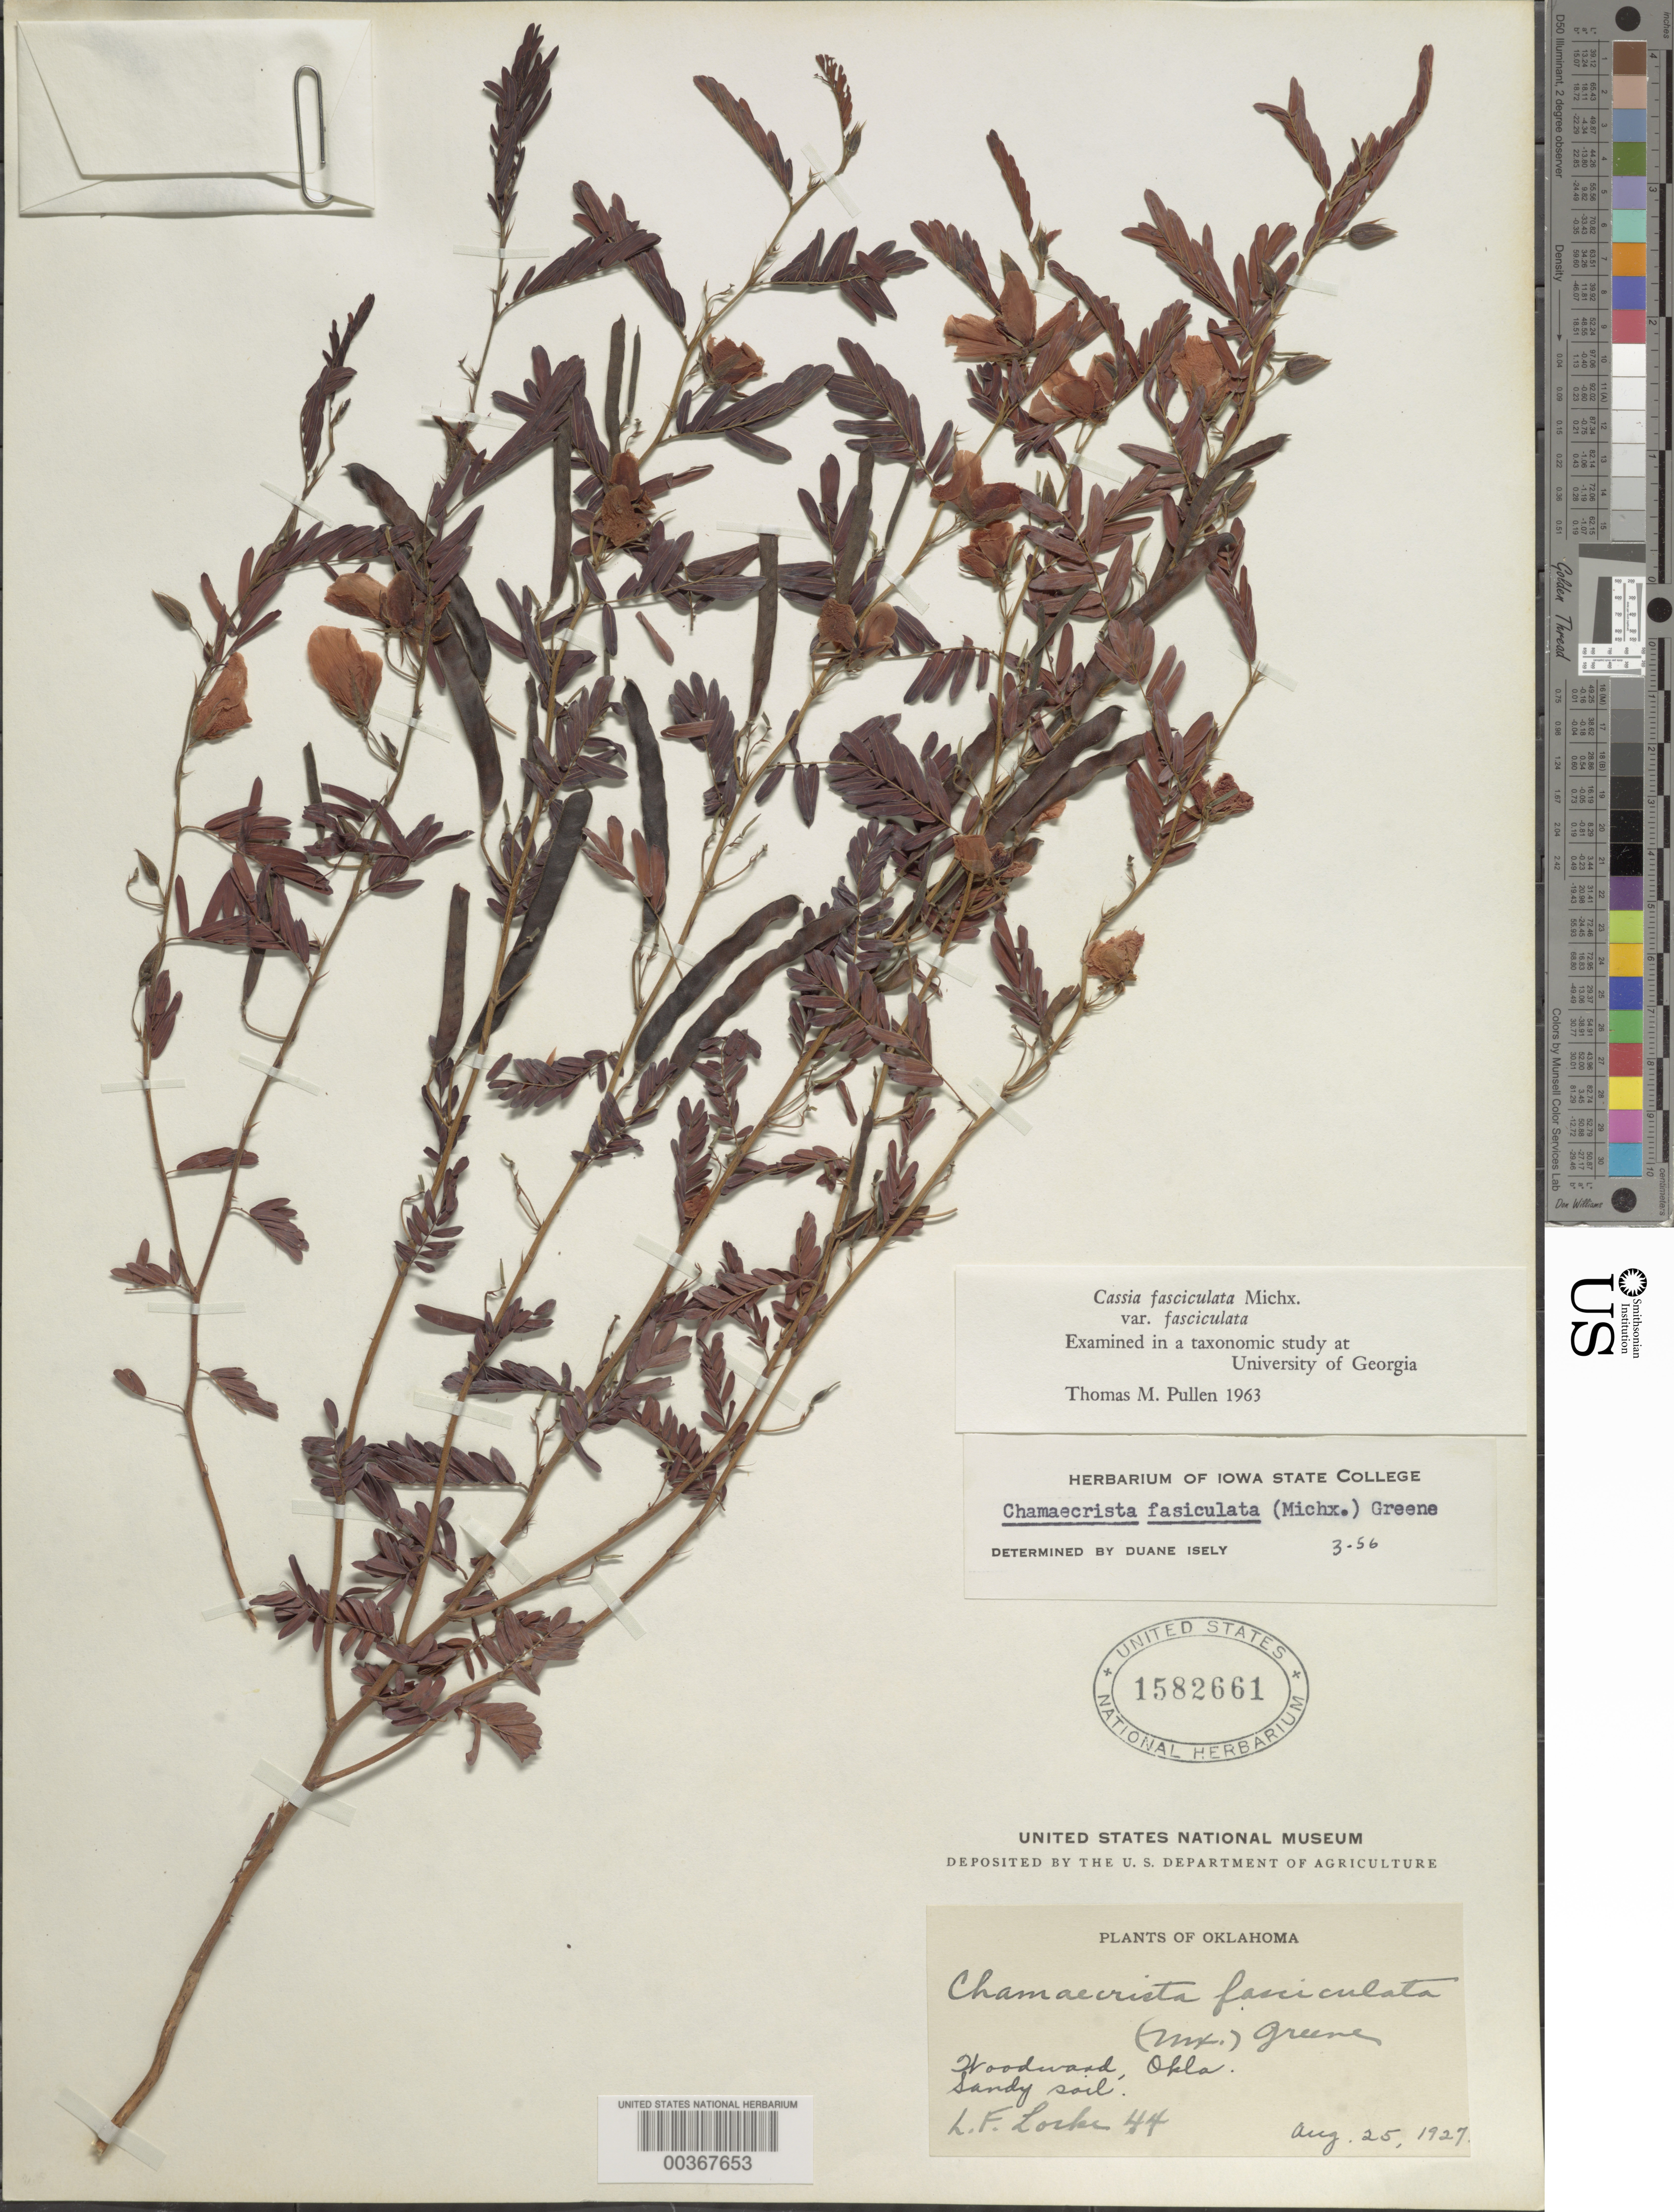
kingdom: Plantae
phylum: Tracheophyta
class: Magnoliopsida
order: Fabales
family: Fabaceae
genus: Chamaecrista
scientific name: Chamaecrista fasciculata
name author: (Michx.) Greene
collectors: L. Locke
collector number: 44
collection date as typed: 25 Aug 1927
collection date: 1927-08-25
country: United States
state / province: Oklahoma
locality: Woodwand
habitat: Sandy soil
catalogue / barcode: US 1582661